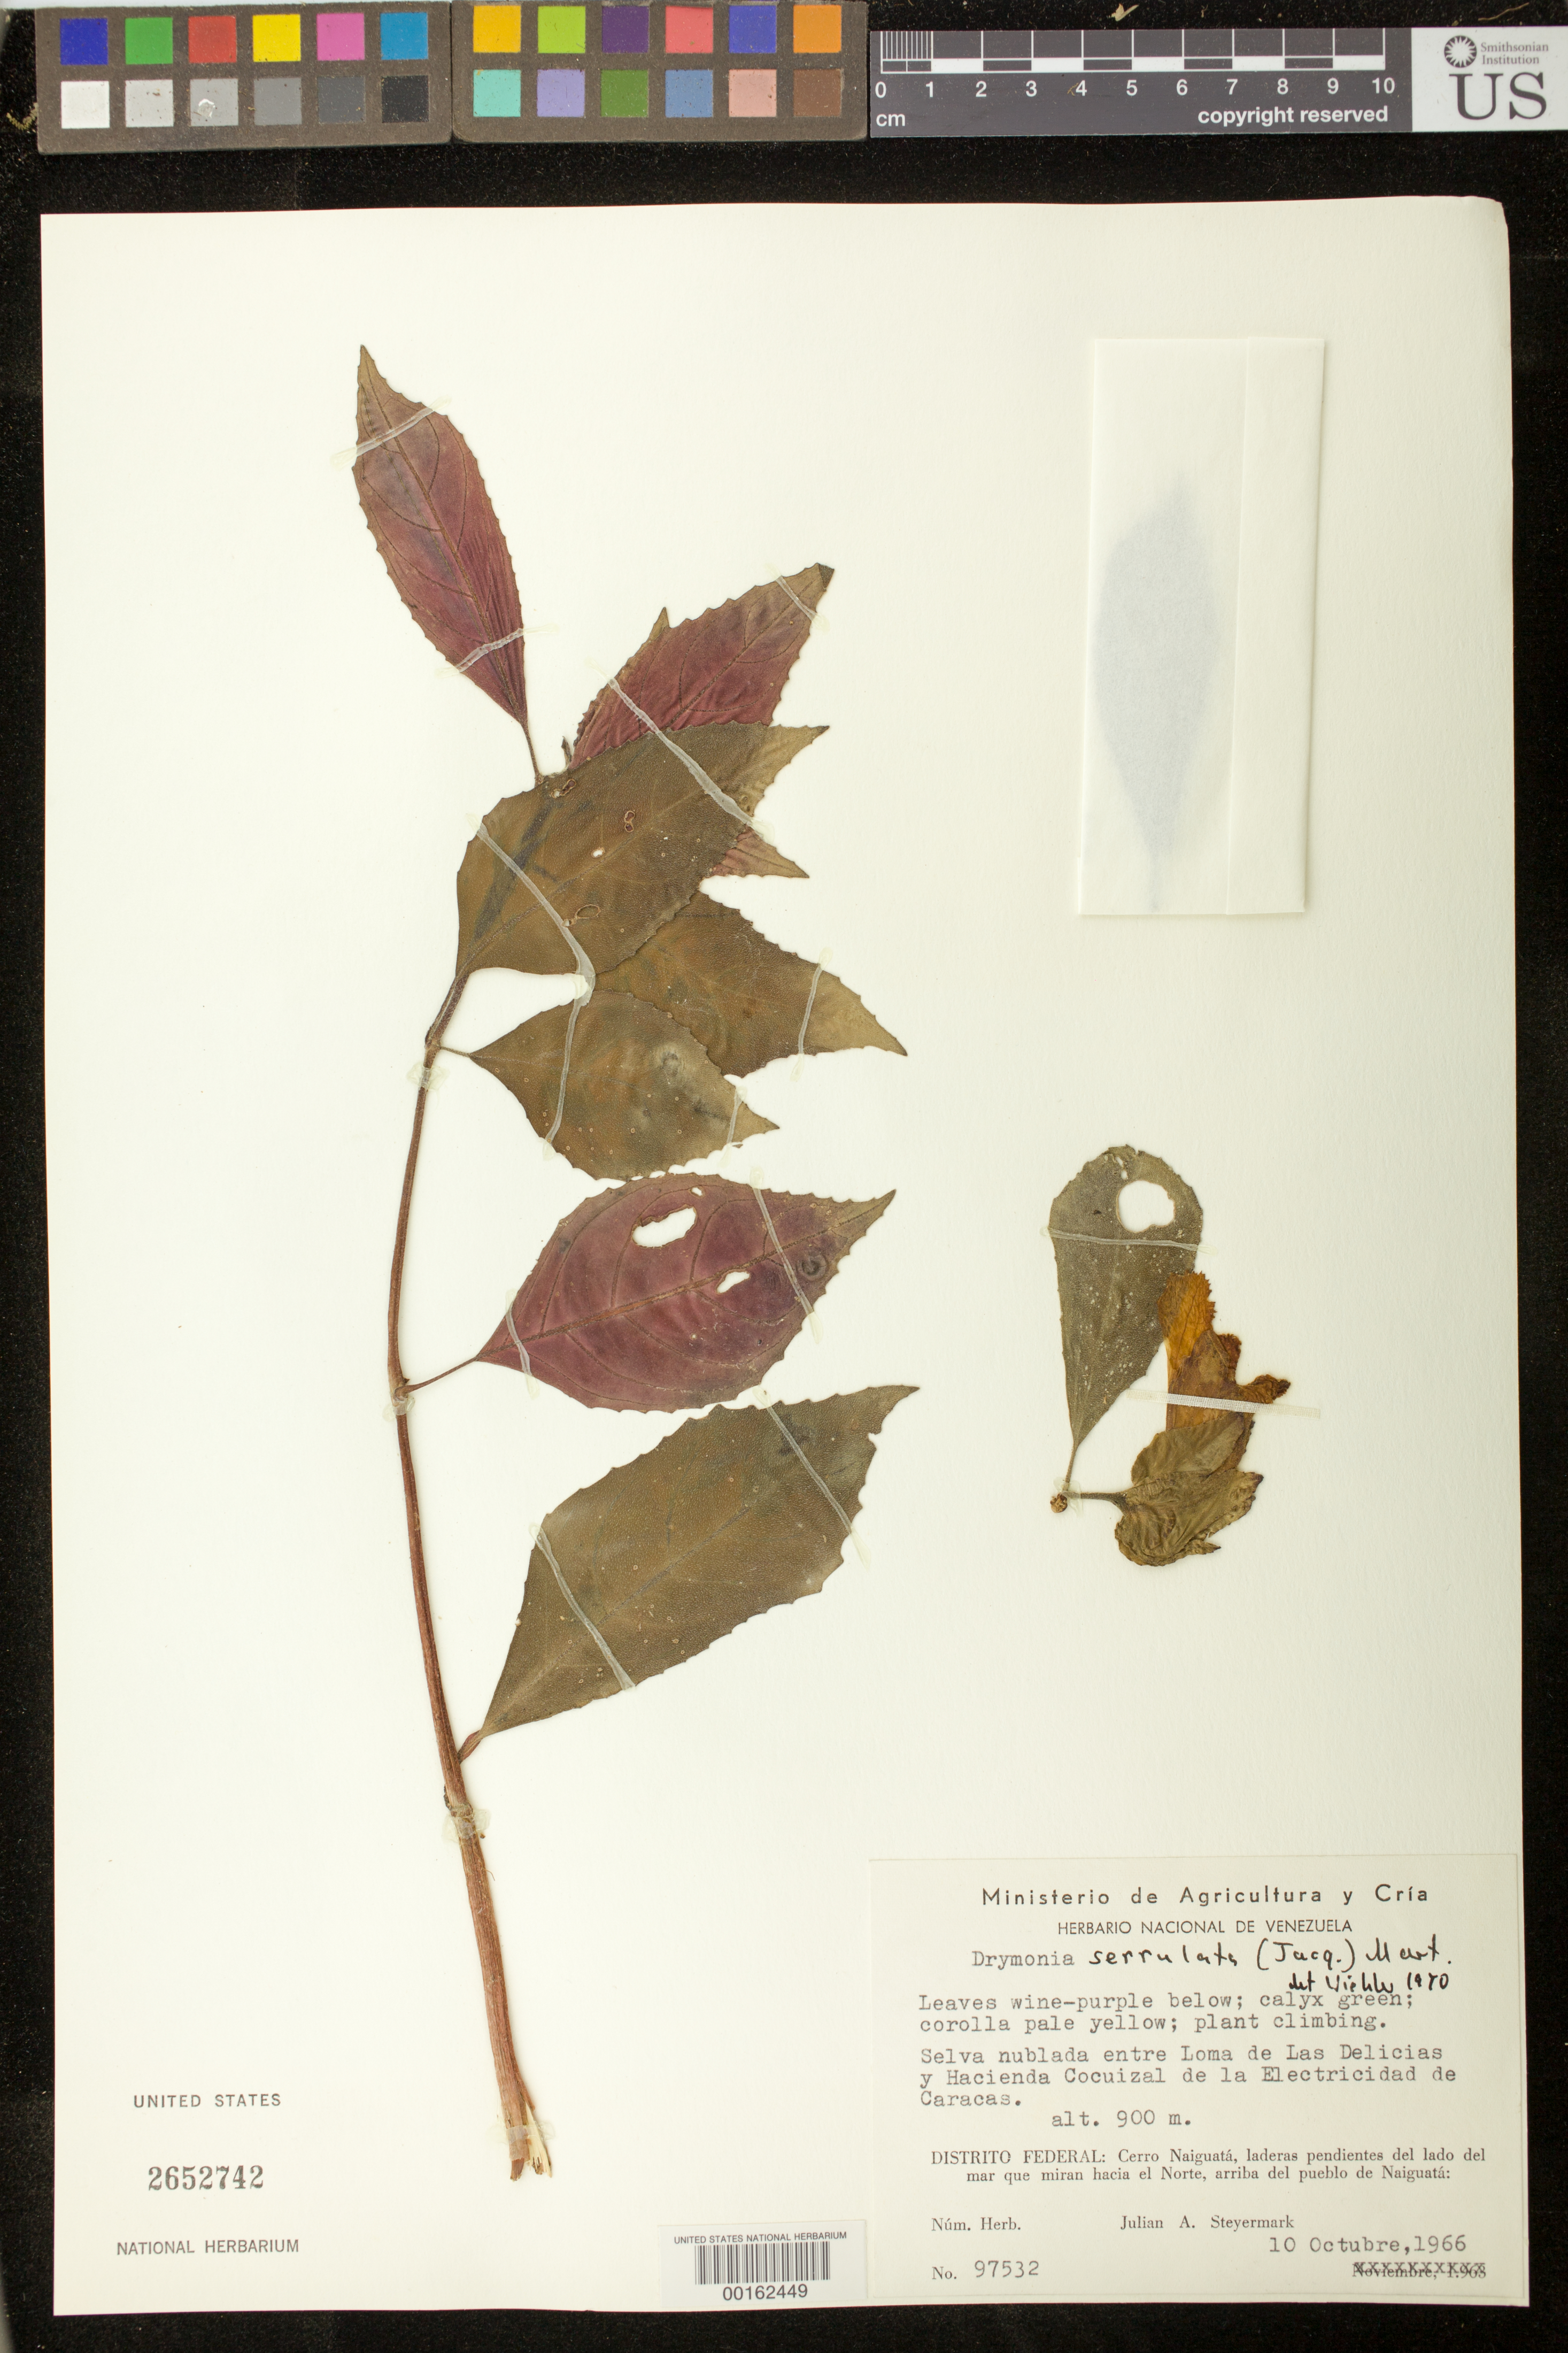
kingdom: Plantae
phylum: Tracheophyta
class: Magnoliopsida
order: Lamiales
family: Gesneriaceae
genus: Drymonia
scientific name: Drymonia serrulata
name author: (Jacq.) Mart.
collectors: J. Steyermark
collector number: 97532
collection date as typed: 10 Oct 1966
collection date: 1966-10-10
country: Venezuela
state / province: Distrito Federal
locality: Cerro Naiguata, slopes sloping to the edge of the sea facing north, above Naiguata, between loma de Las Delicias & Hacienda Cocuizal...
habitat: Cloud forest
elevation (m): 900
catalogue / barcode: US 2652742